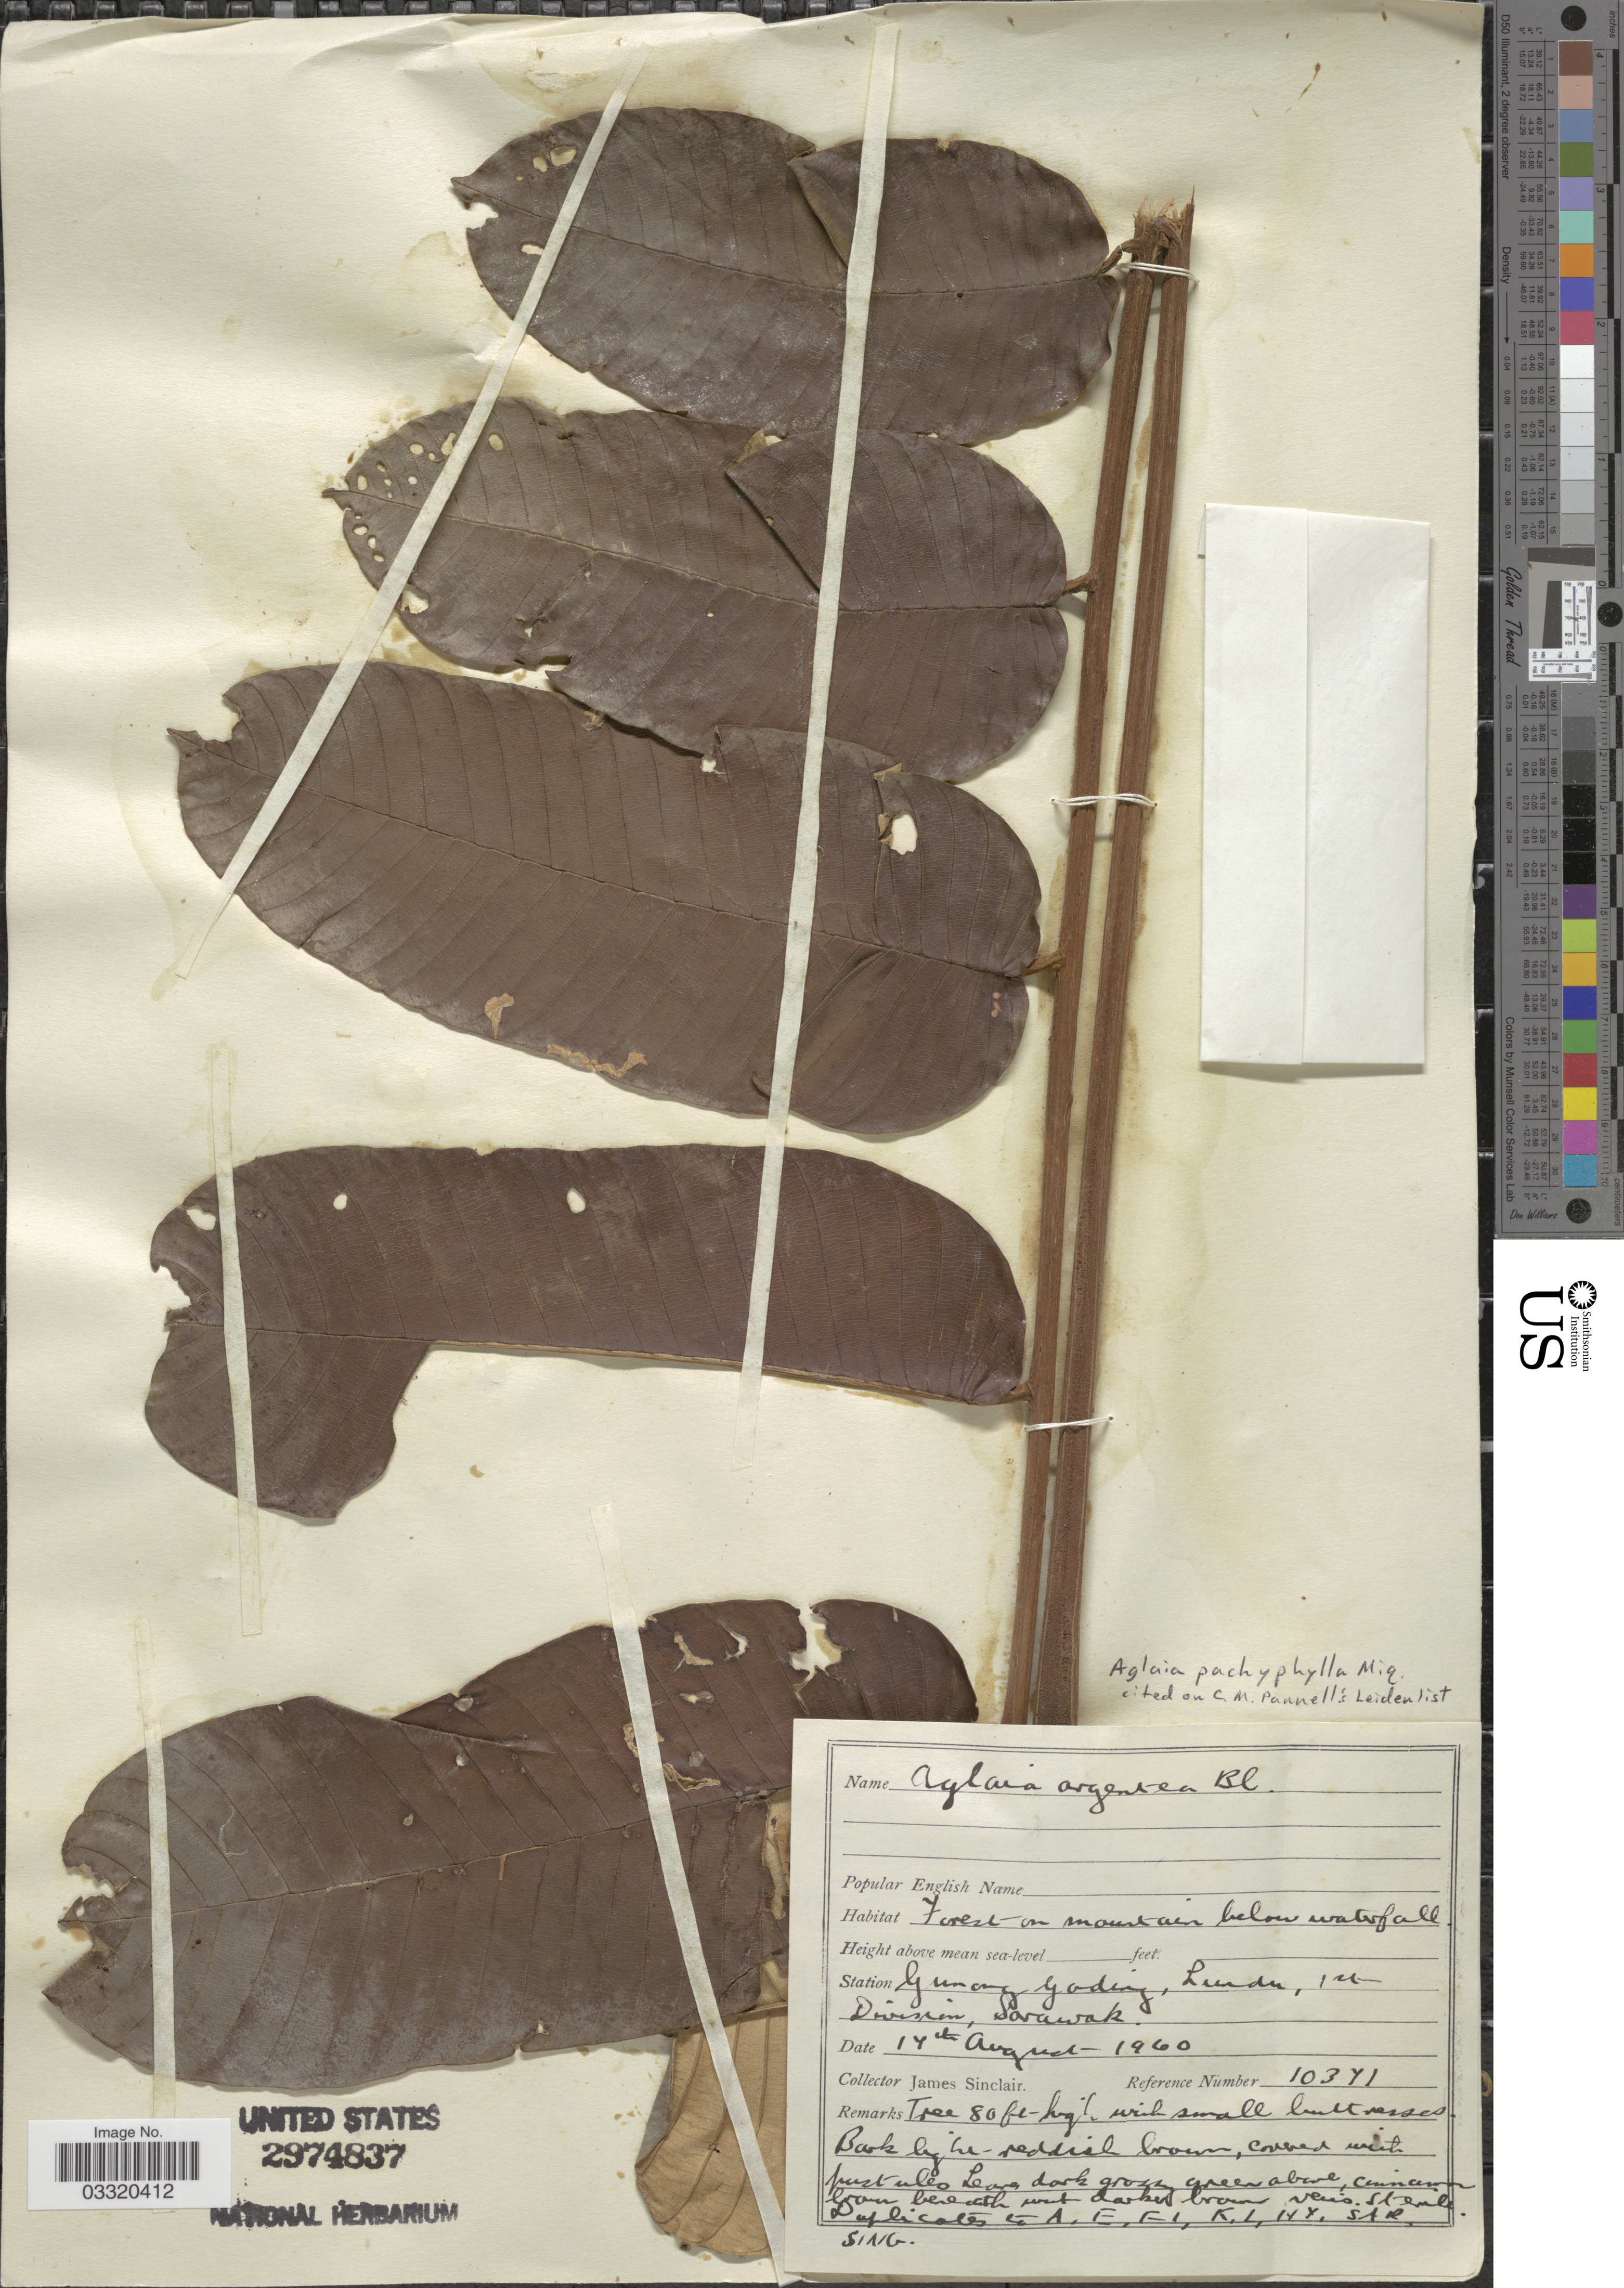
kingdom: Plantae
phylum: Tracheophyta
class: Magnoliopsida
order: Sapindales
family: Meliaceae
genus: Aglaia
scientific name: Aglaia pachyphylla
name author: Miq.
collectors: J. Sinclair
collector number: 10371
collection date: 1960-08-14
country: Malaysia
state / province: Sarawak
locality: Gunang Goding, Lundu, 1st Division.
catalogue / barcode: US 2974837